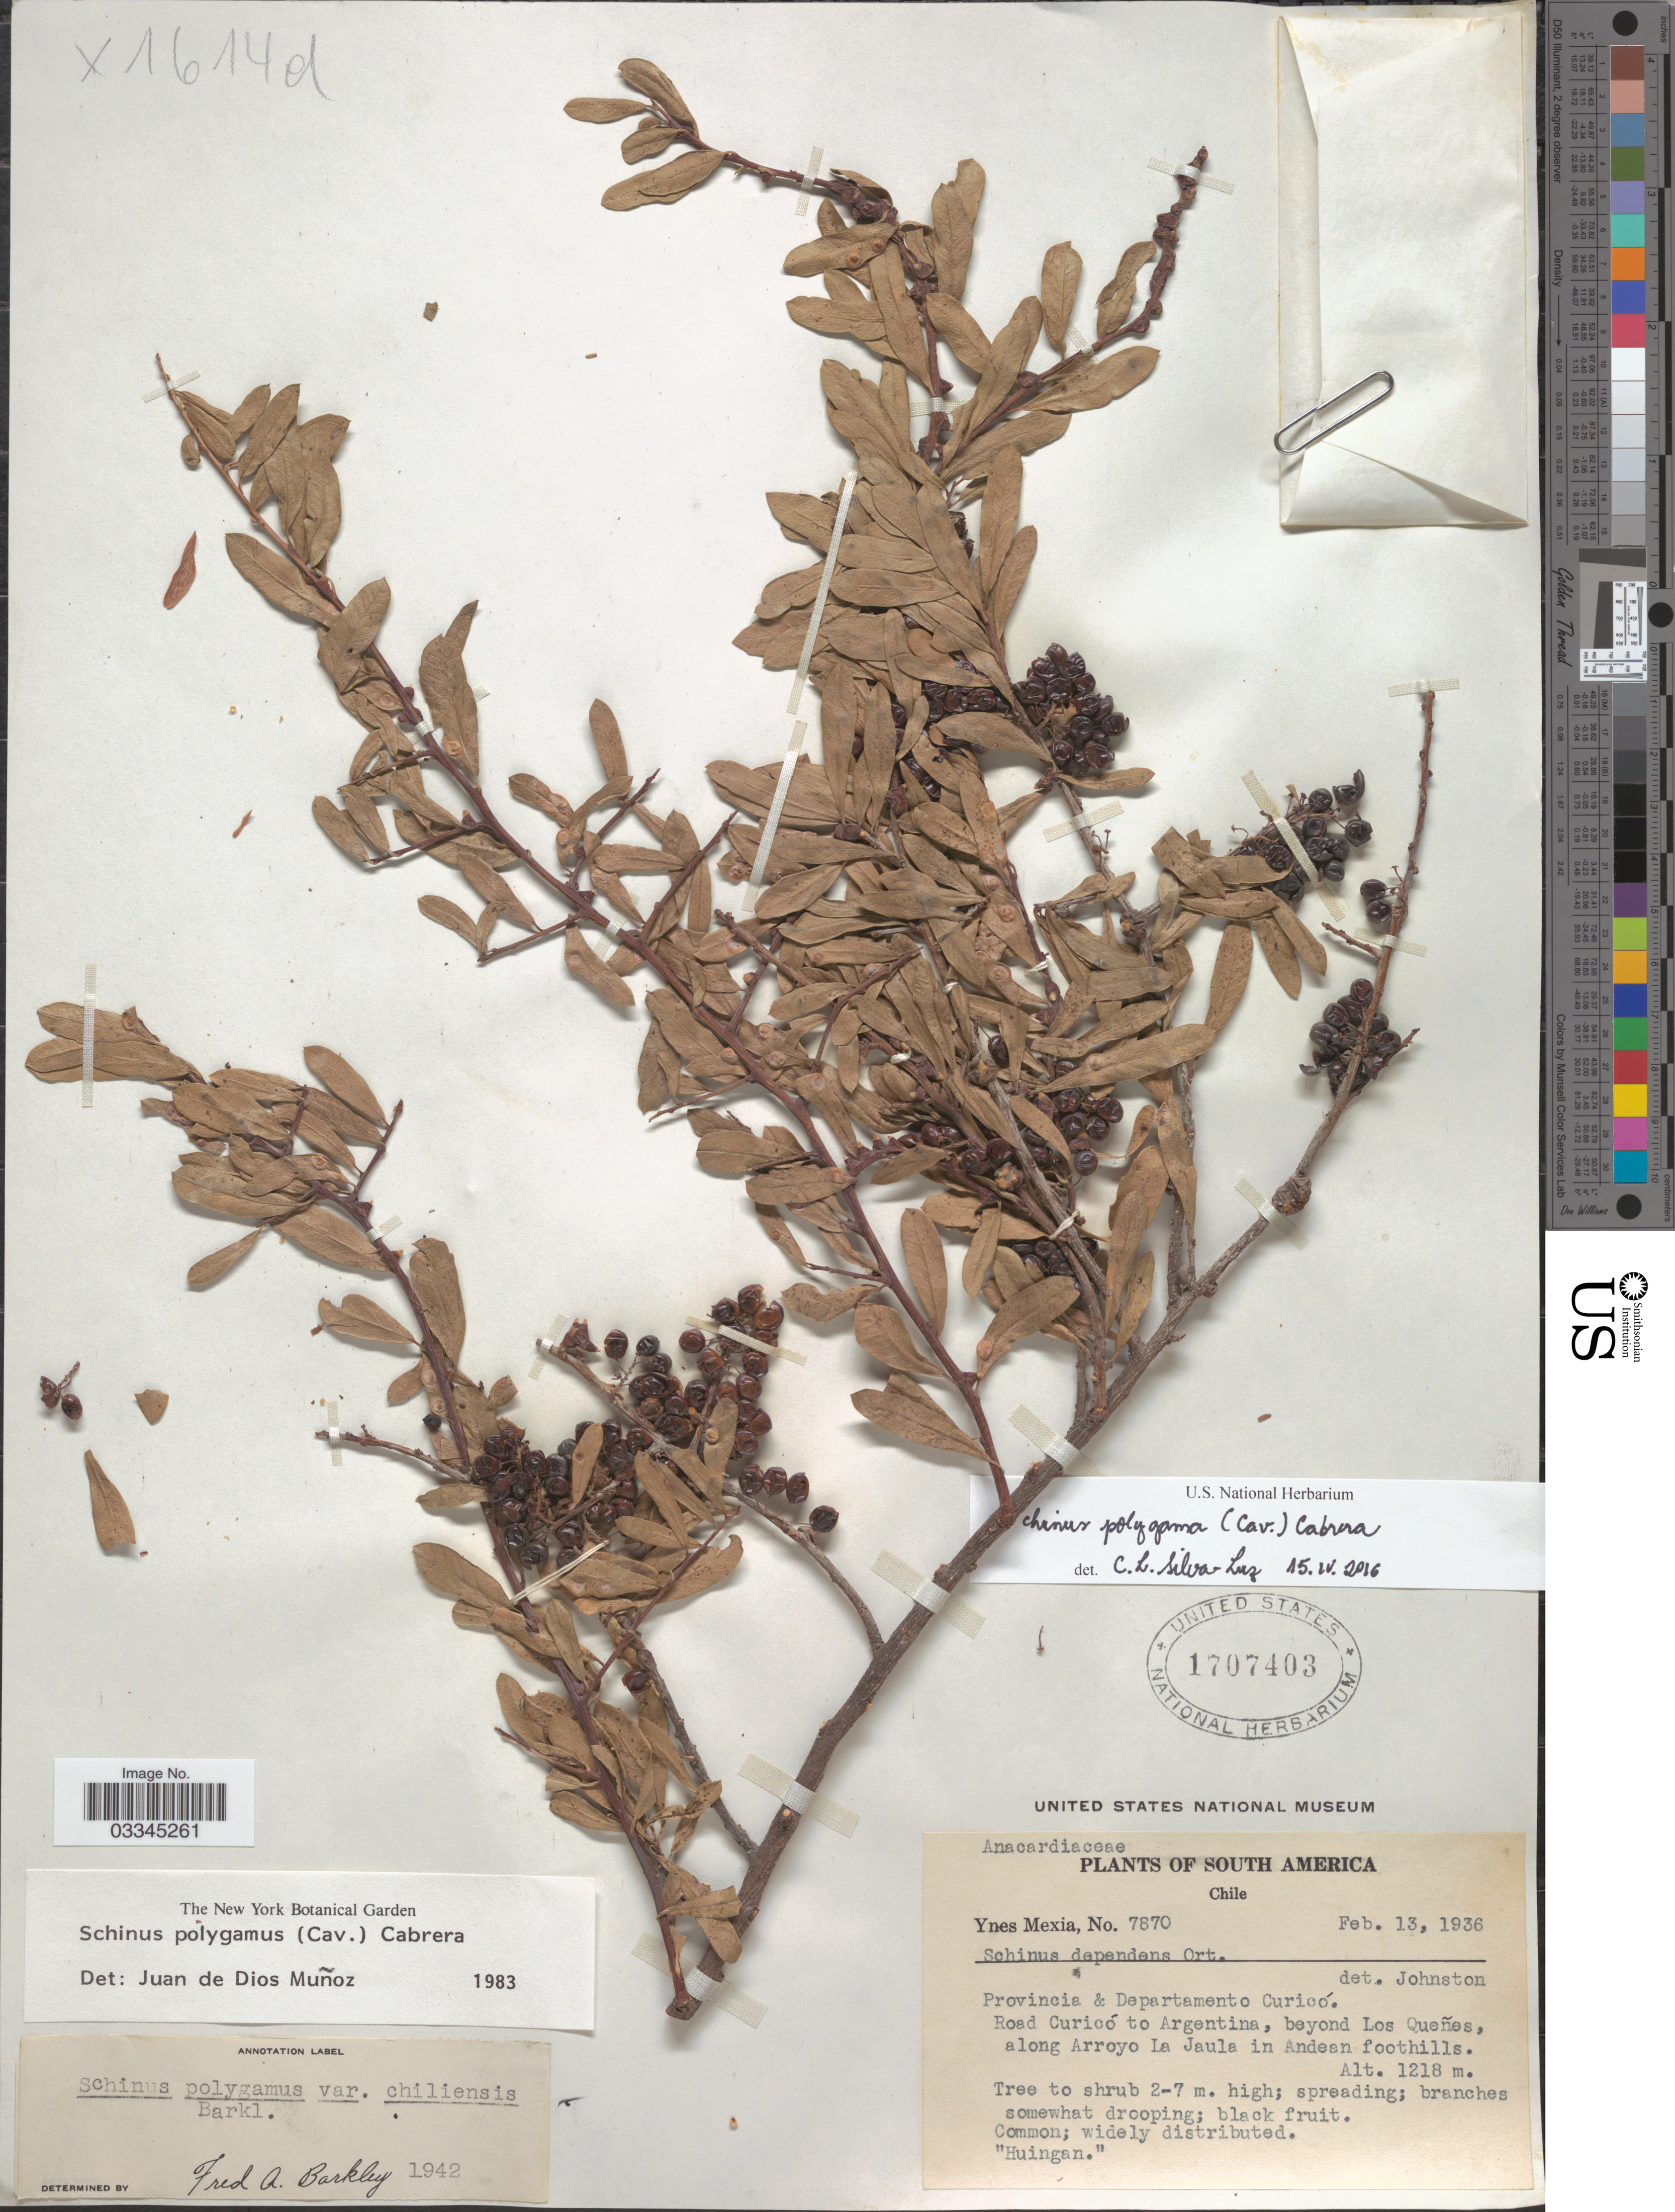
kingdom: Plantae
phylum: Tracheophyta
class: Magnoliopsida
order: Sapindales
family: Anacardiaceae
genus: Schinus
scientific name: Schinus polygama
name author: (Cav.) Cabrera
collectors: Y. Mexia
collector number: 7870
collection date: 1936-02-13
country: Chile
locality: Provincia & Departamento Curicó. Road Curicó to Argentina, beyond Los Queñes, along Arroyo La Jaula in Andean foothills.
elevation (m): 1218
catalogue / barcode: US 1707403